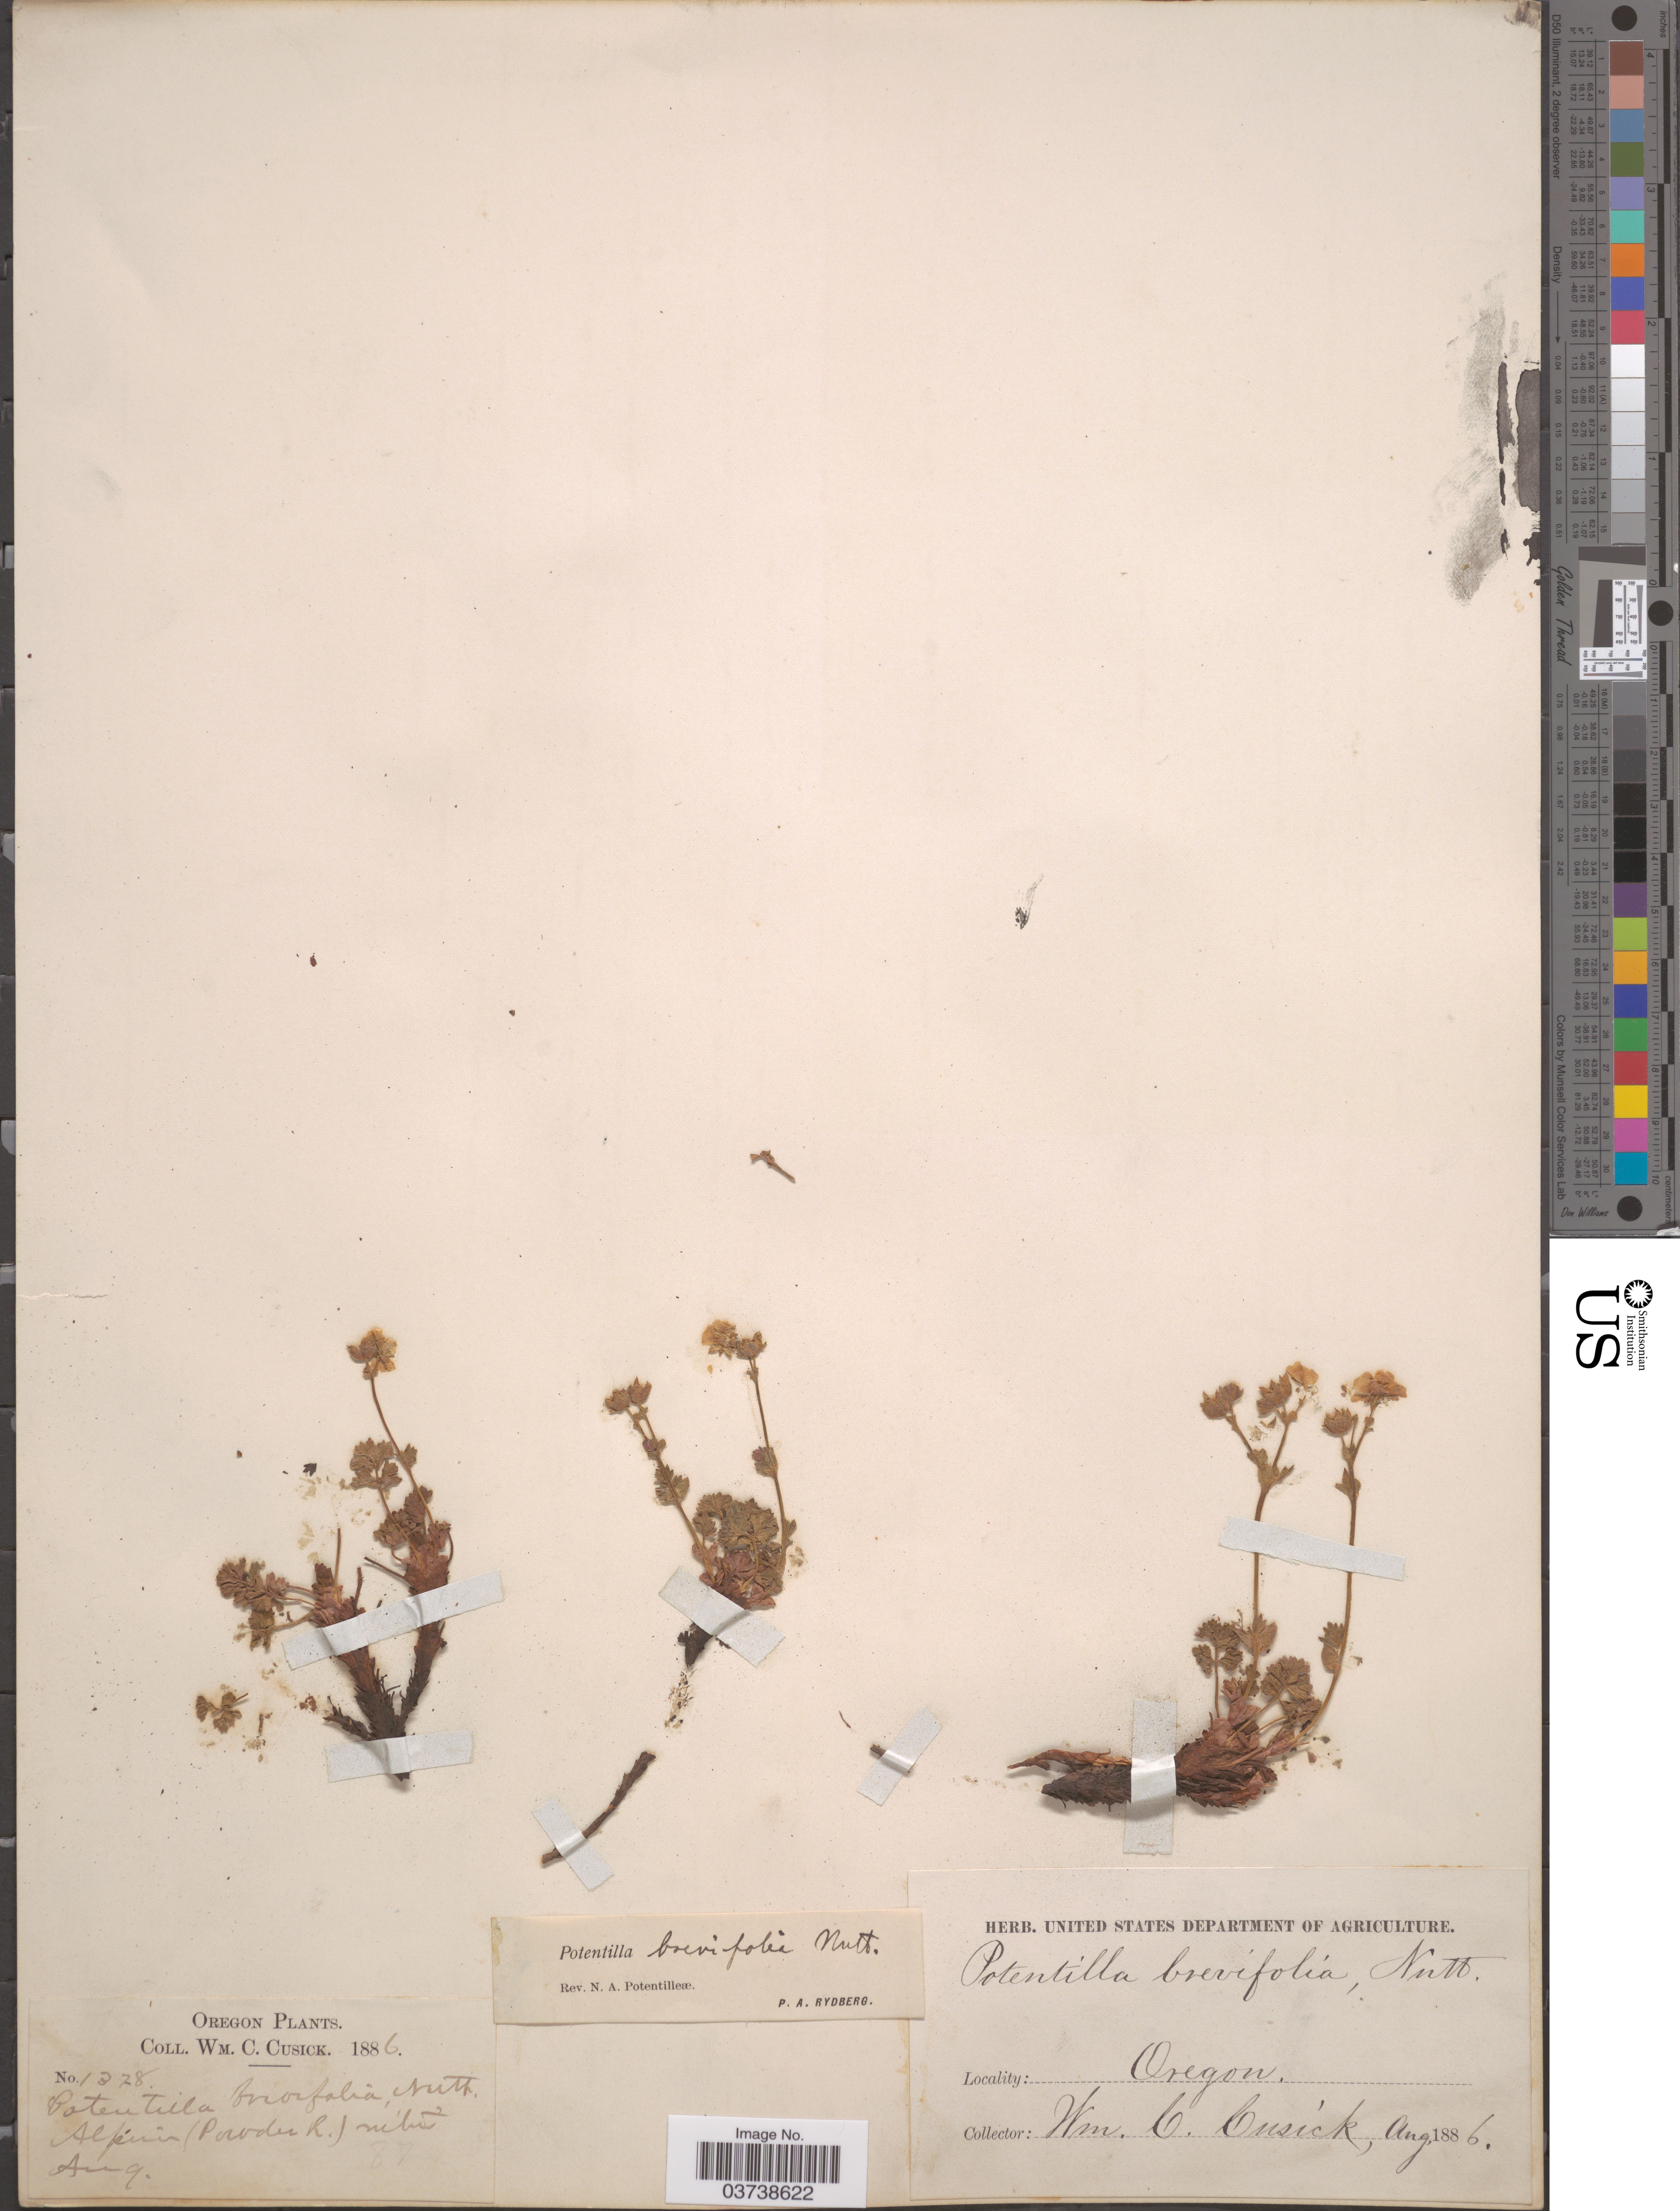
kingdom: Plantae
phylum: Tracheophyta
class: Magnoliopsida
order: Rosales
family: Rosaceae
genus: Potentilla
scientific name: Potentilla brevifolia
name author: Nutt.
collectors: W. C. Cusick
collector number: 1378*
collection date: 1886-08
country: United States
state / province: Oregon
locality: Alpine (Powder Riv.) Mtns.